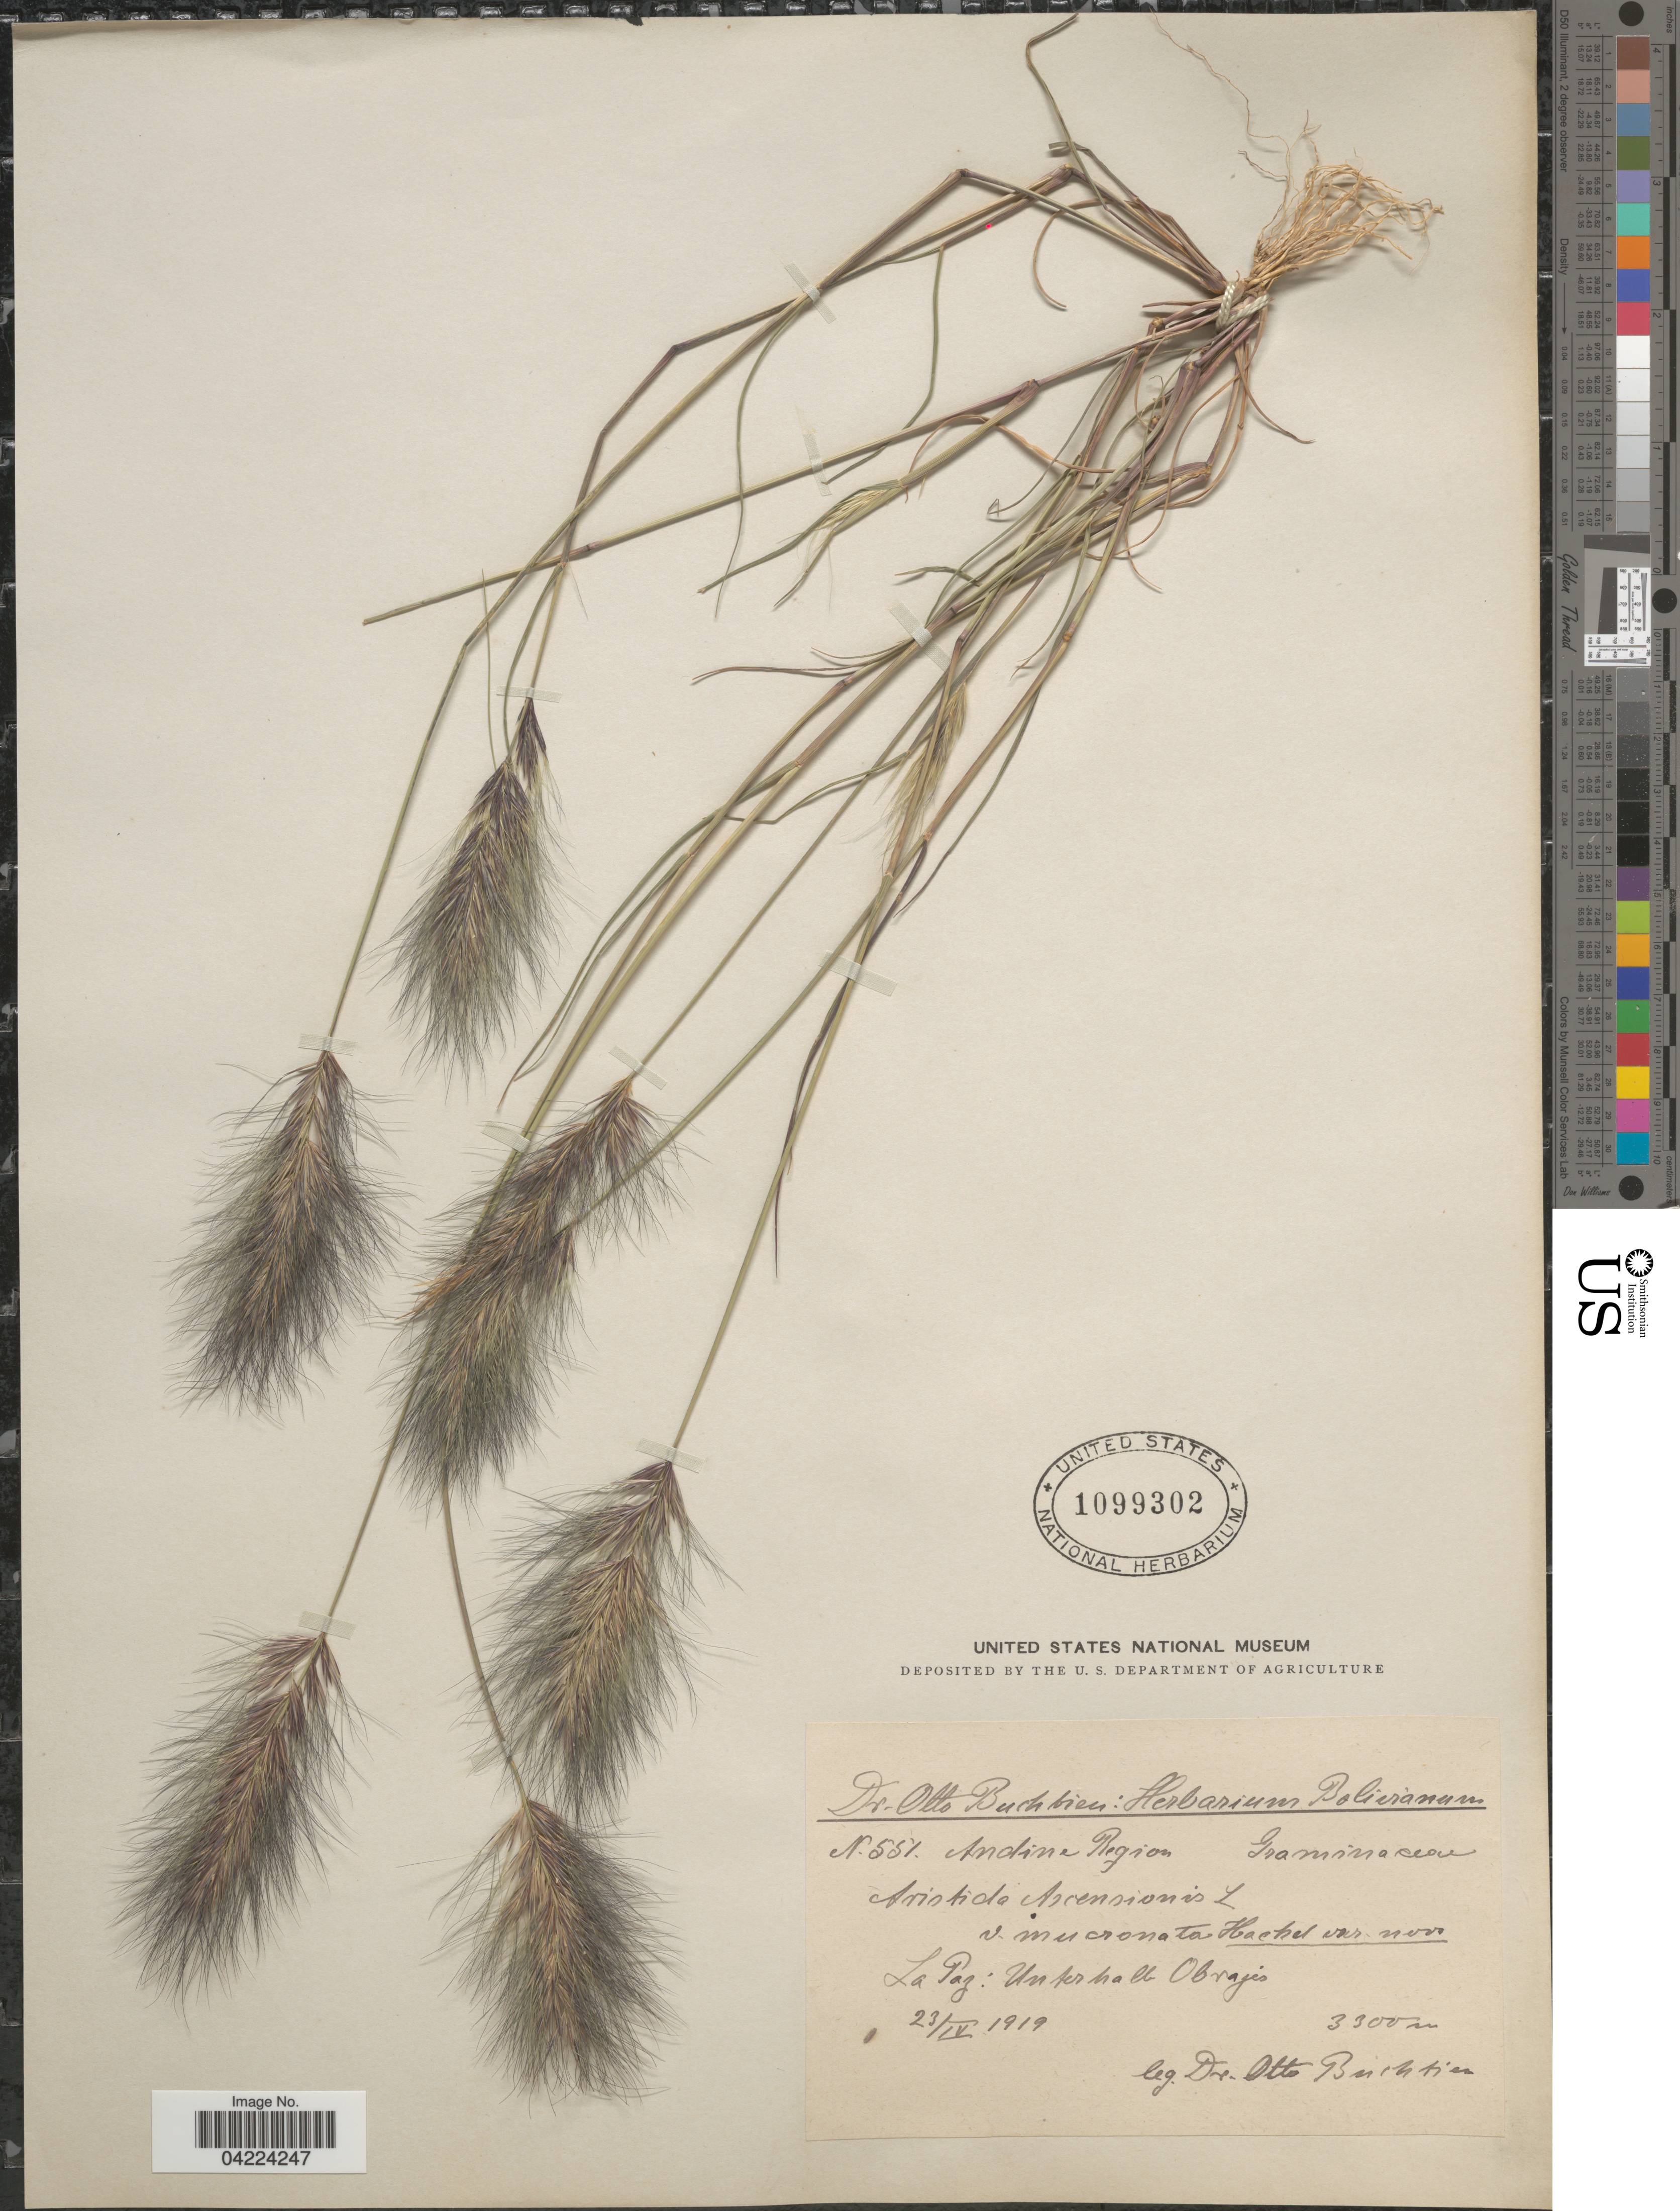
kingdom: Plantae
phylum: Tracheophyta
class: Liliopsida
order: Poales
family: Poaceae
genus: Aristida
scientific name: Aristida adscensionis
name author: L.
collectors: O. Buchtien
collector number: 551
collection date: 1919-04-23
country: Bolivia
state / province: La Paz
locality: Andine Region. Unterhall Obrajes.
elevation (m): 3300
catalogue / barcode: US 1099302